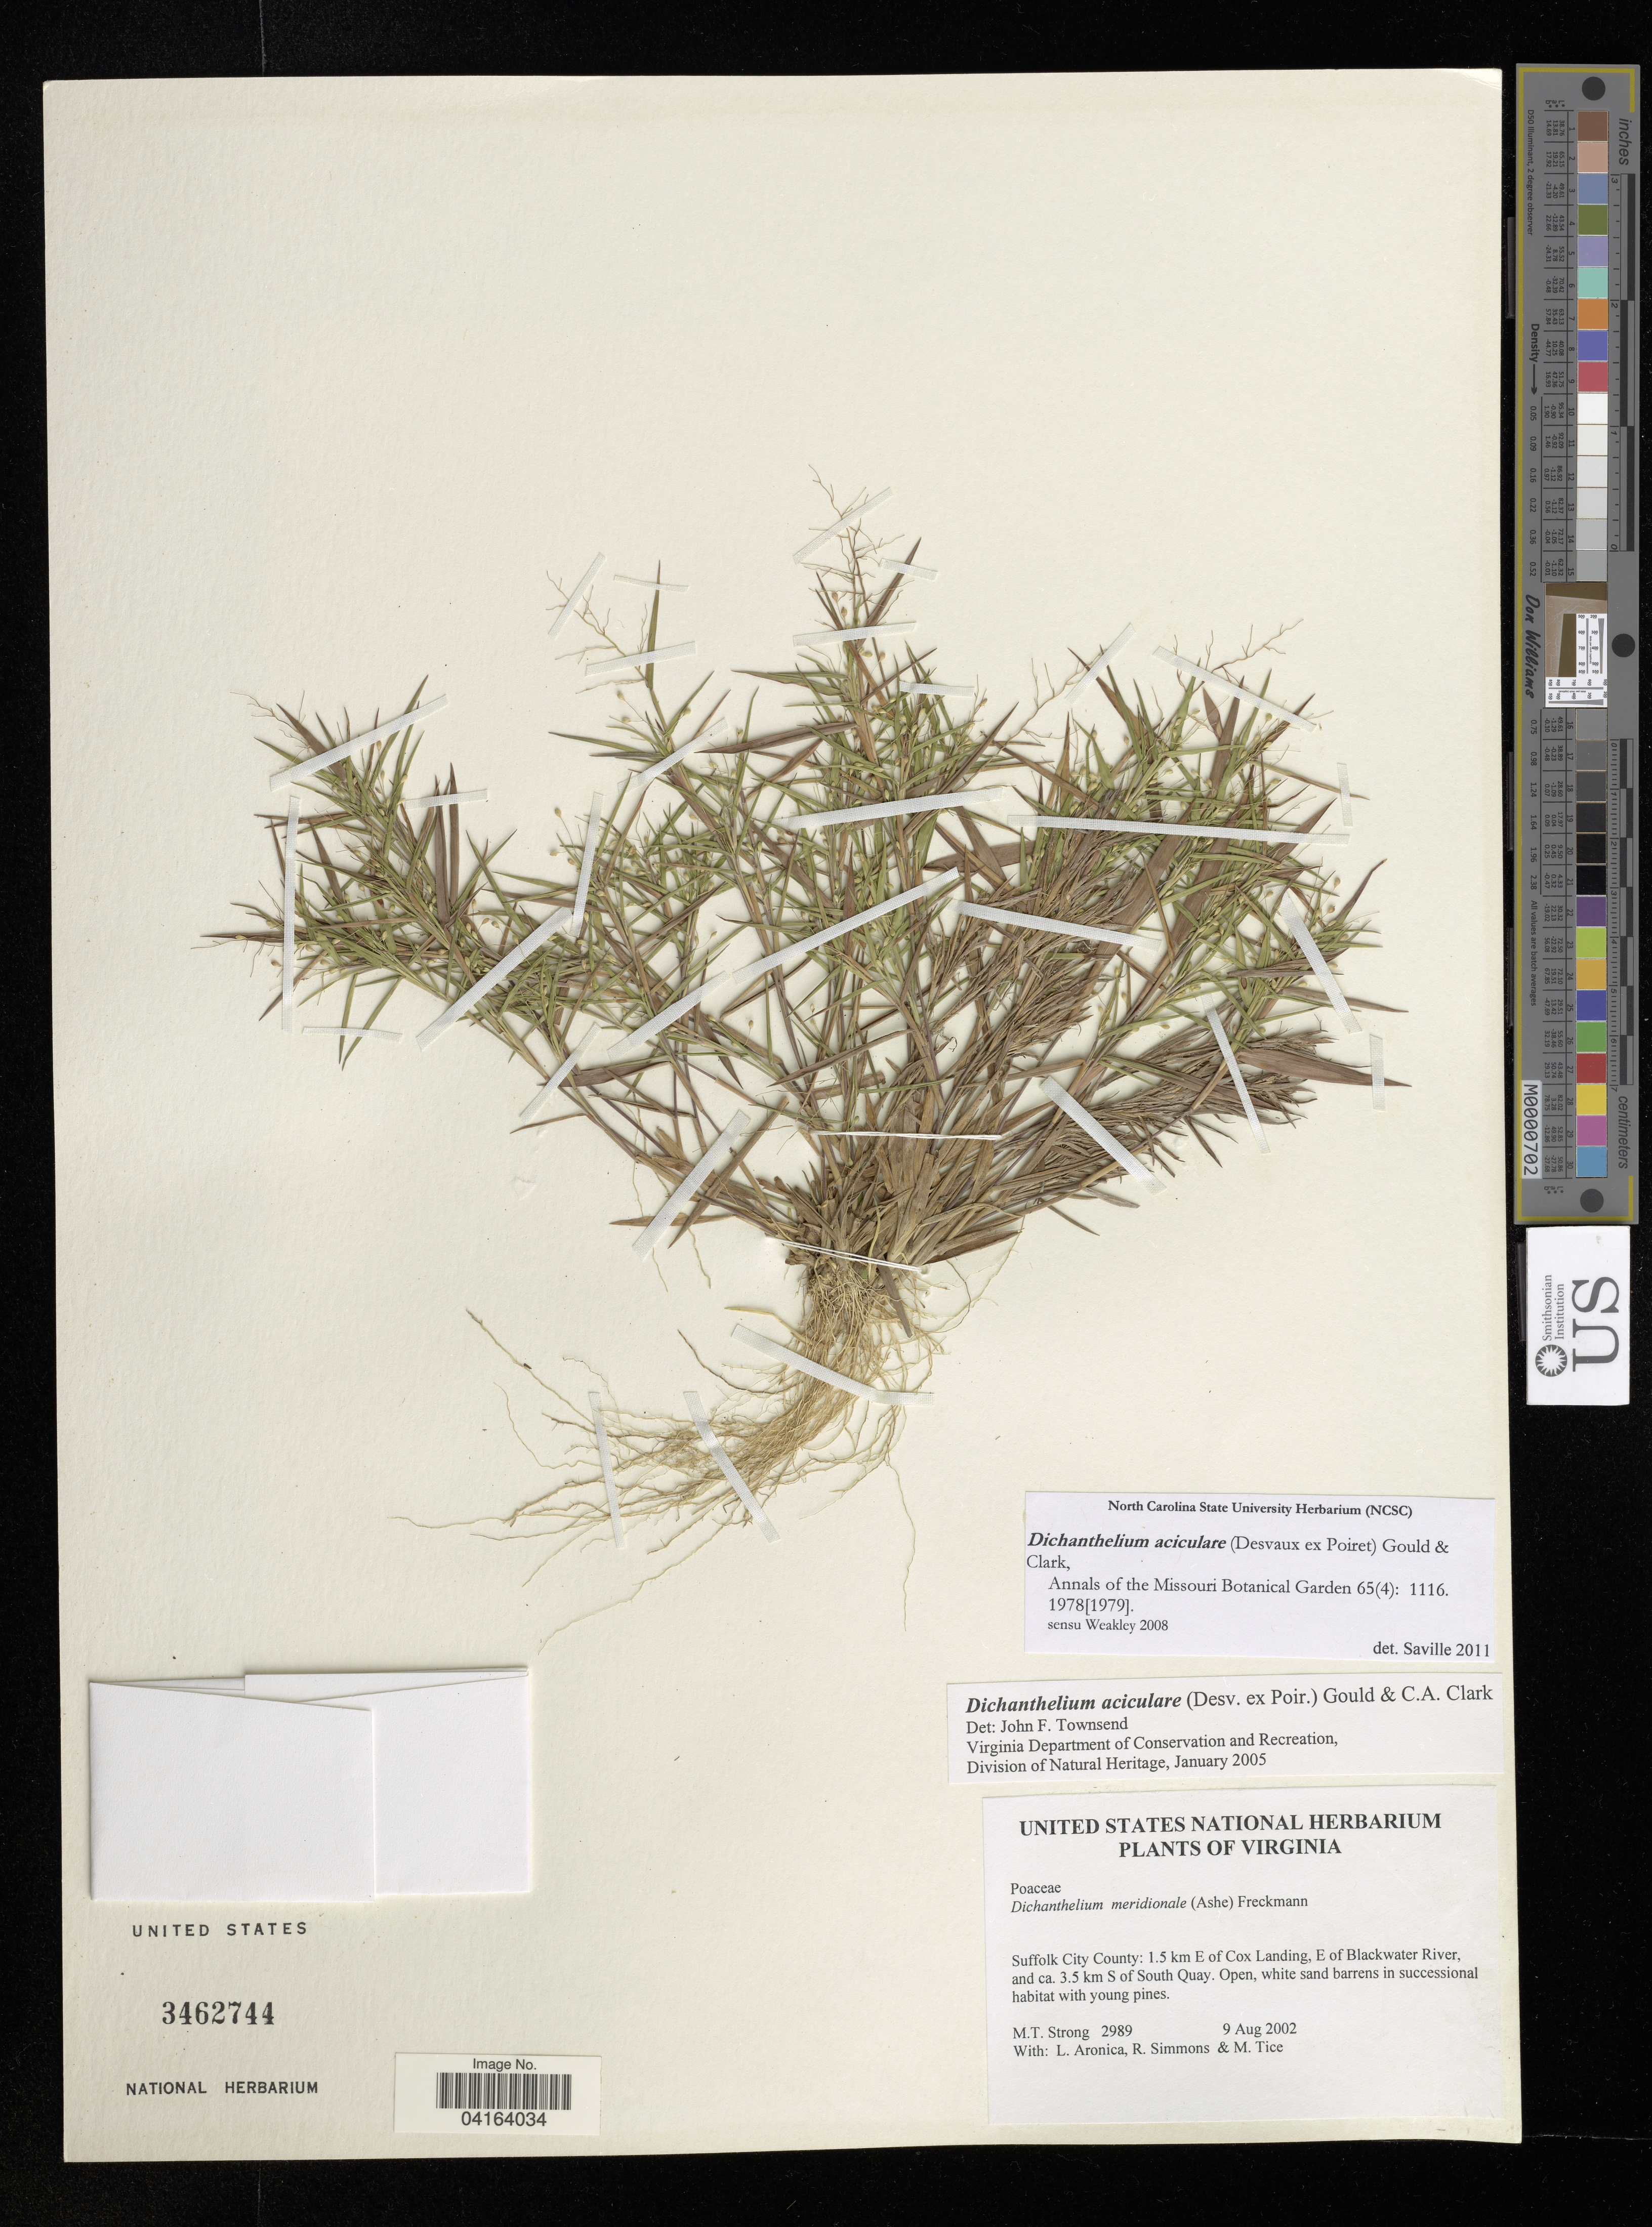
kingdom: Plantae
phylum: Tracheophyta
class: Liliopsida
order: Poales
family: Poaceae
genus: Dichanthelium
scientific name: Dichanthelium aciculare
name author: (Desv. ex Poir.) Gould & C.A. Clark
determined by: Saville, A. C., (NCSC), North Carolina State University (UNITED STATES)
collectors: M. T. Strong, L. Aronica, R. Simmons & M. Tice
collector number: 2989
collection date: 2002-08-09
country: United States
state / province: Virginia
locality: Suffolk City County: 1.5 km E of Cox Landing, E of Blackwater River, and ca. 3.5 km S of South Quay.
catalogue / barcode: US 3462744